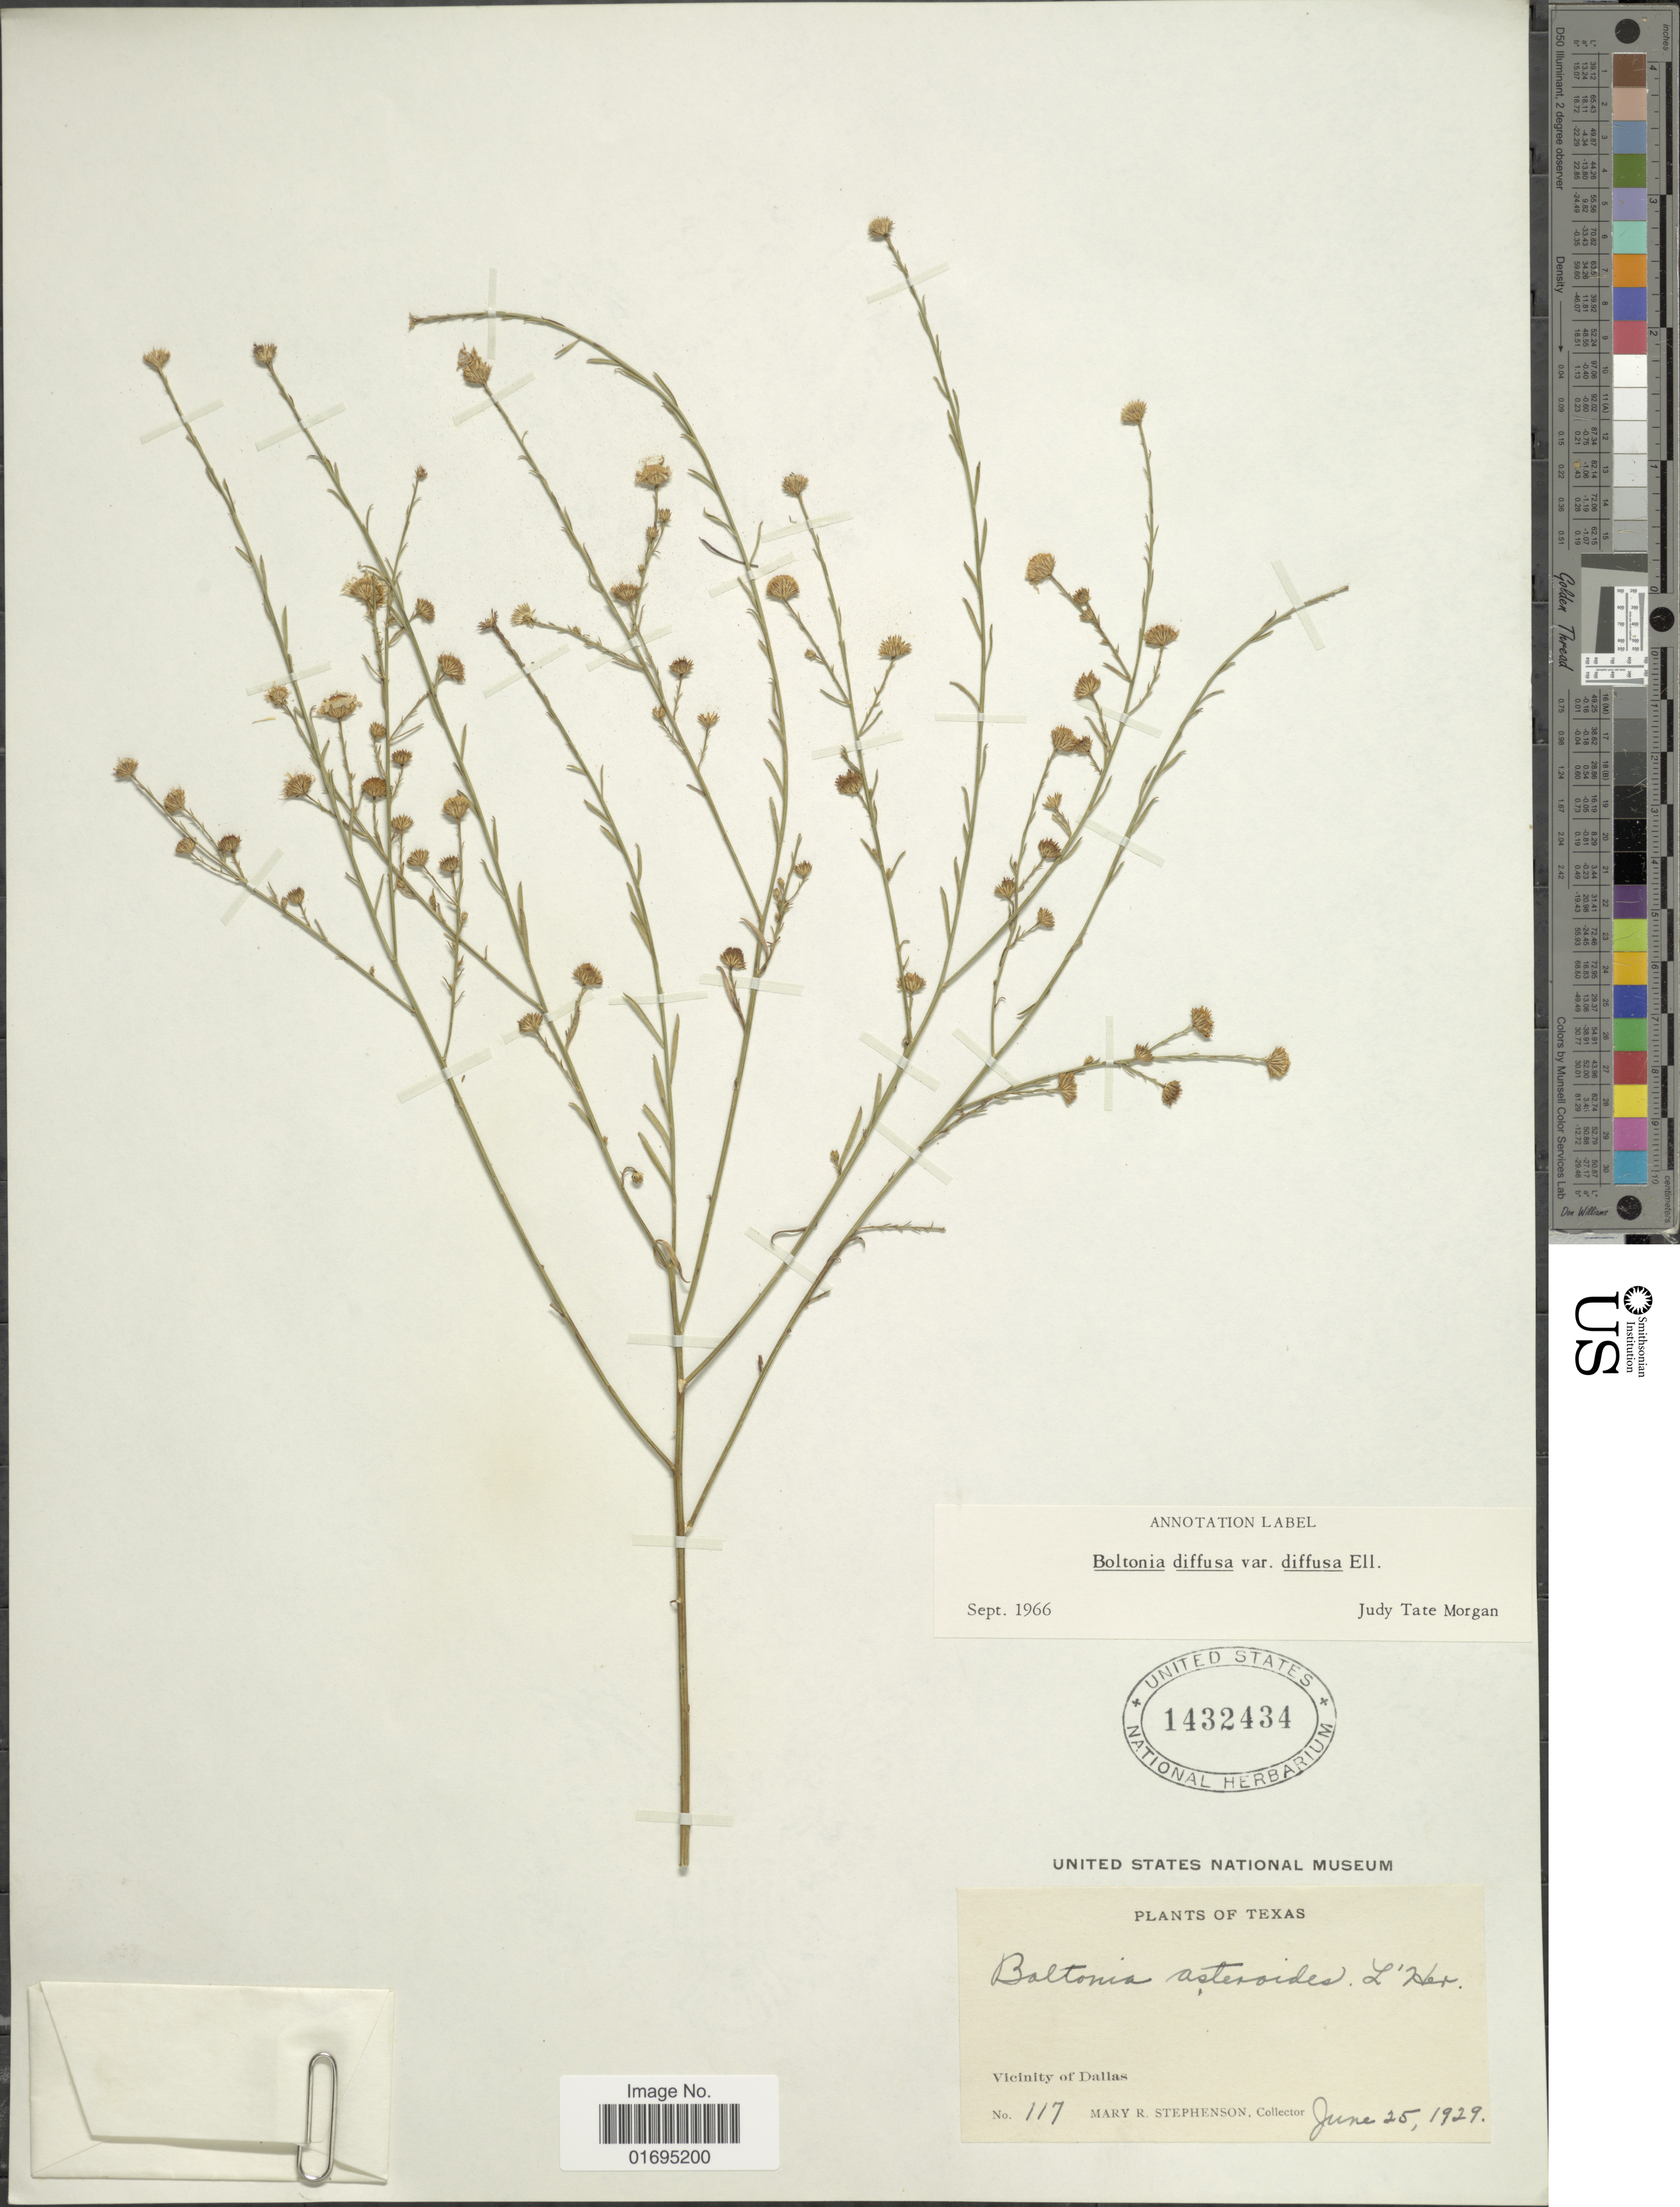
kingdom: Plantae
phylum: Tracheophyta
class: Magnoliopsida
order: Asterales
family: Asteraceae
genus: Boltonia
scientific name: Boltonia diffusa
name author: Elliott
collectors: M. Stephenson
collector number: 117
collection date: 1929-06-25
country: United States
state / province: Texas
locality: Vicinity of Dallas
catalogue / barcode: US 1432434